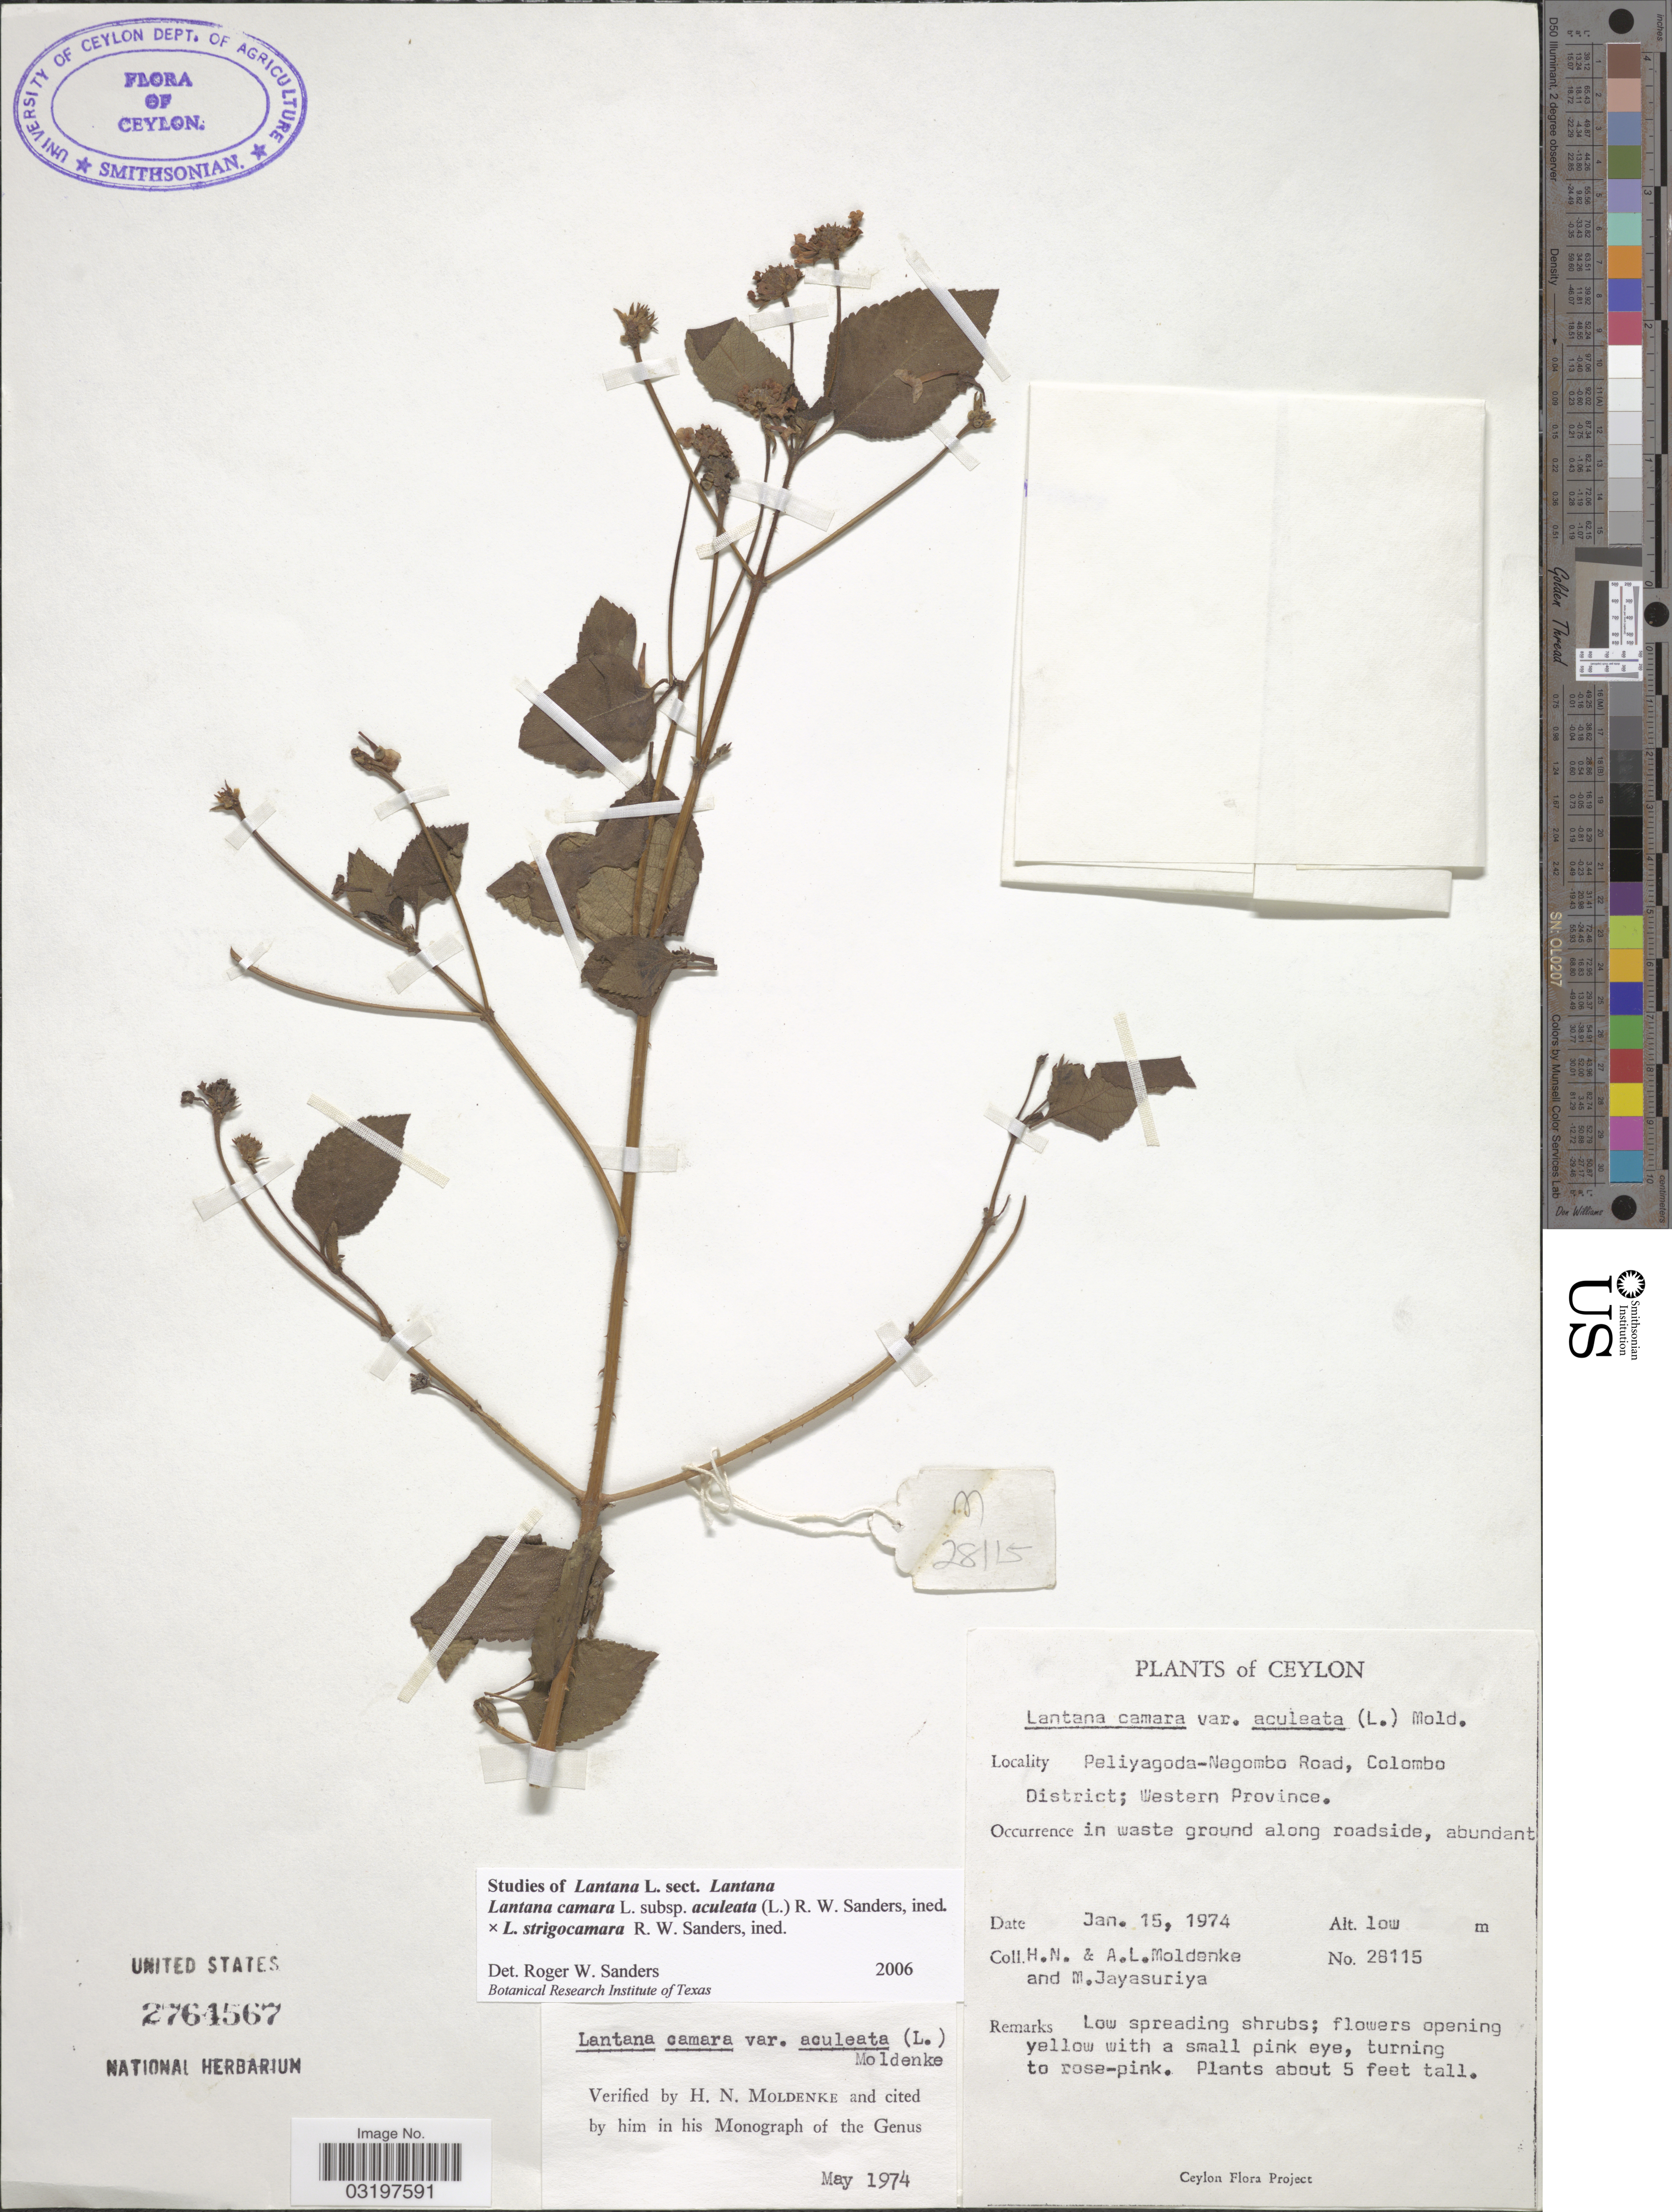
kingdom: Plantae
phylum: Tracheophyta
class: Magnoliopsida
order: Lamiales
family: Verbenaceae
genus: Lantana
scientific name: Lantana camara subsp. aculeata x L. strigocamara R. W. Sanders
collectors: H. N. Moldenke, A. L. Moldenke & M. Jayasuriya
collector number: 28115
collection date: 1974-01-15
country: Sri Lanka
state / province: Western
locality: Ceylon. Peliyagoda-Negombo Road, Colombo District.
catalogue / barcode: US 2764567